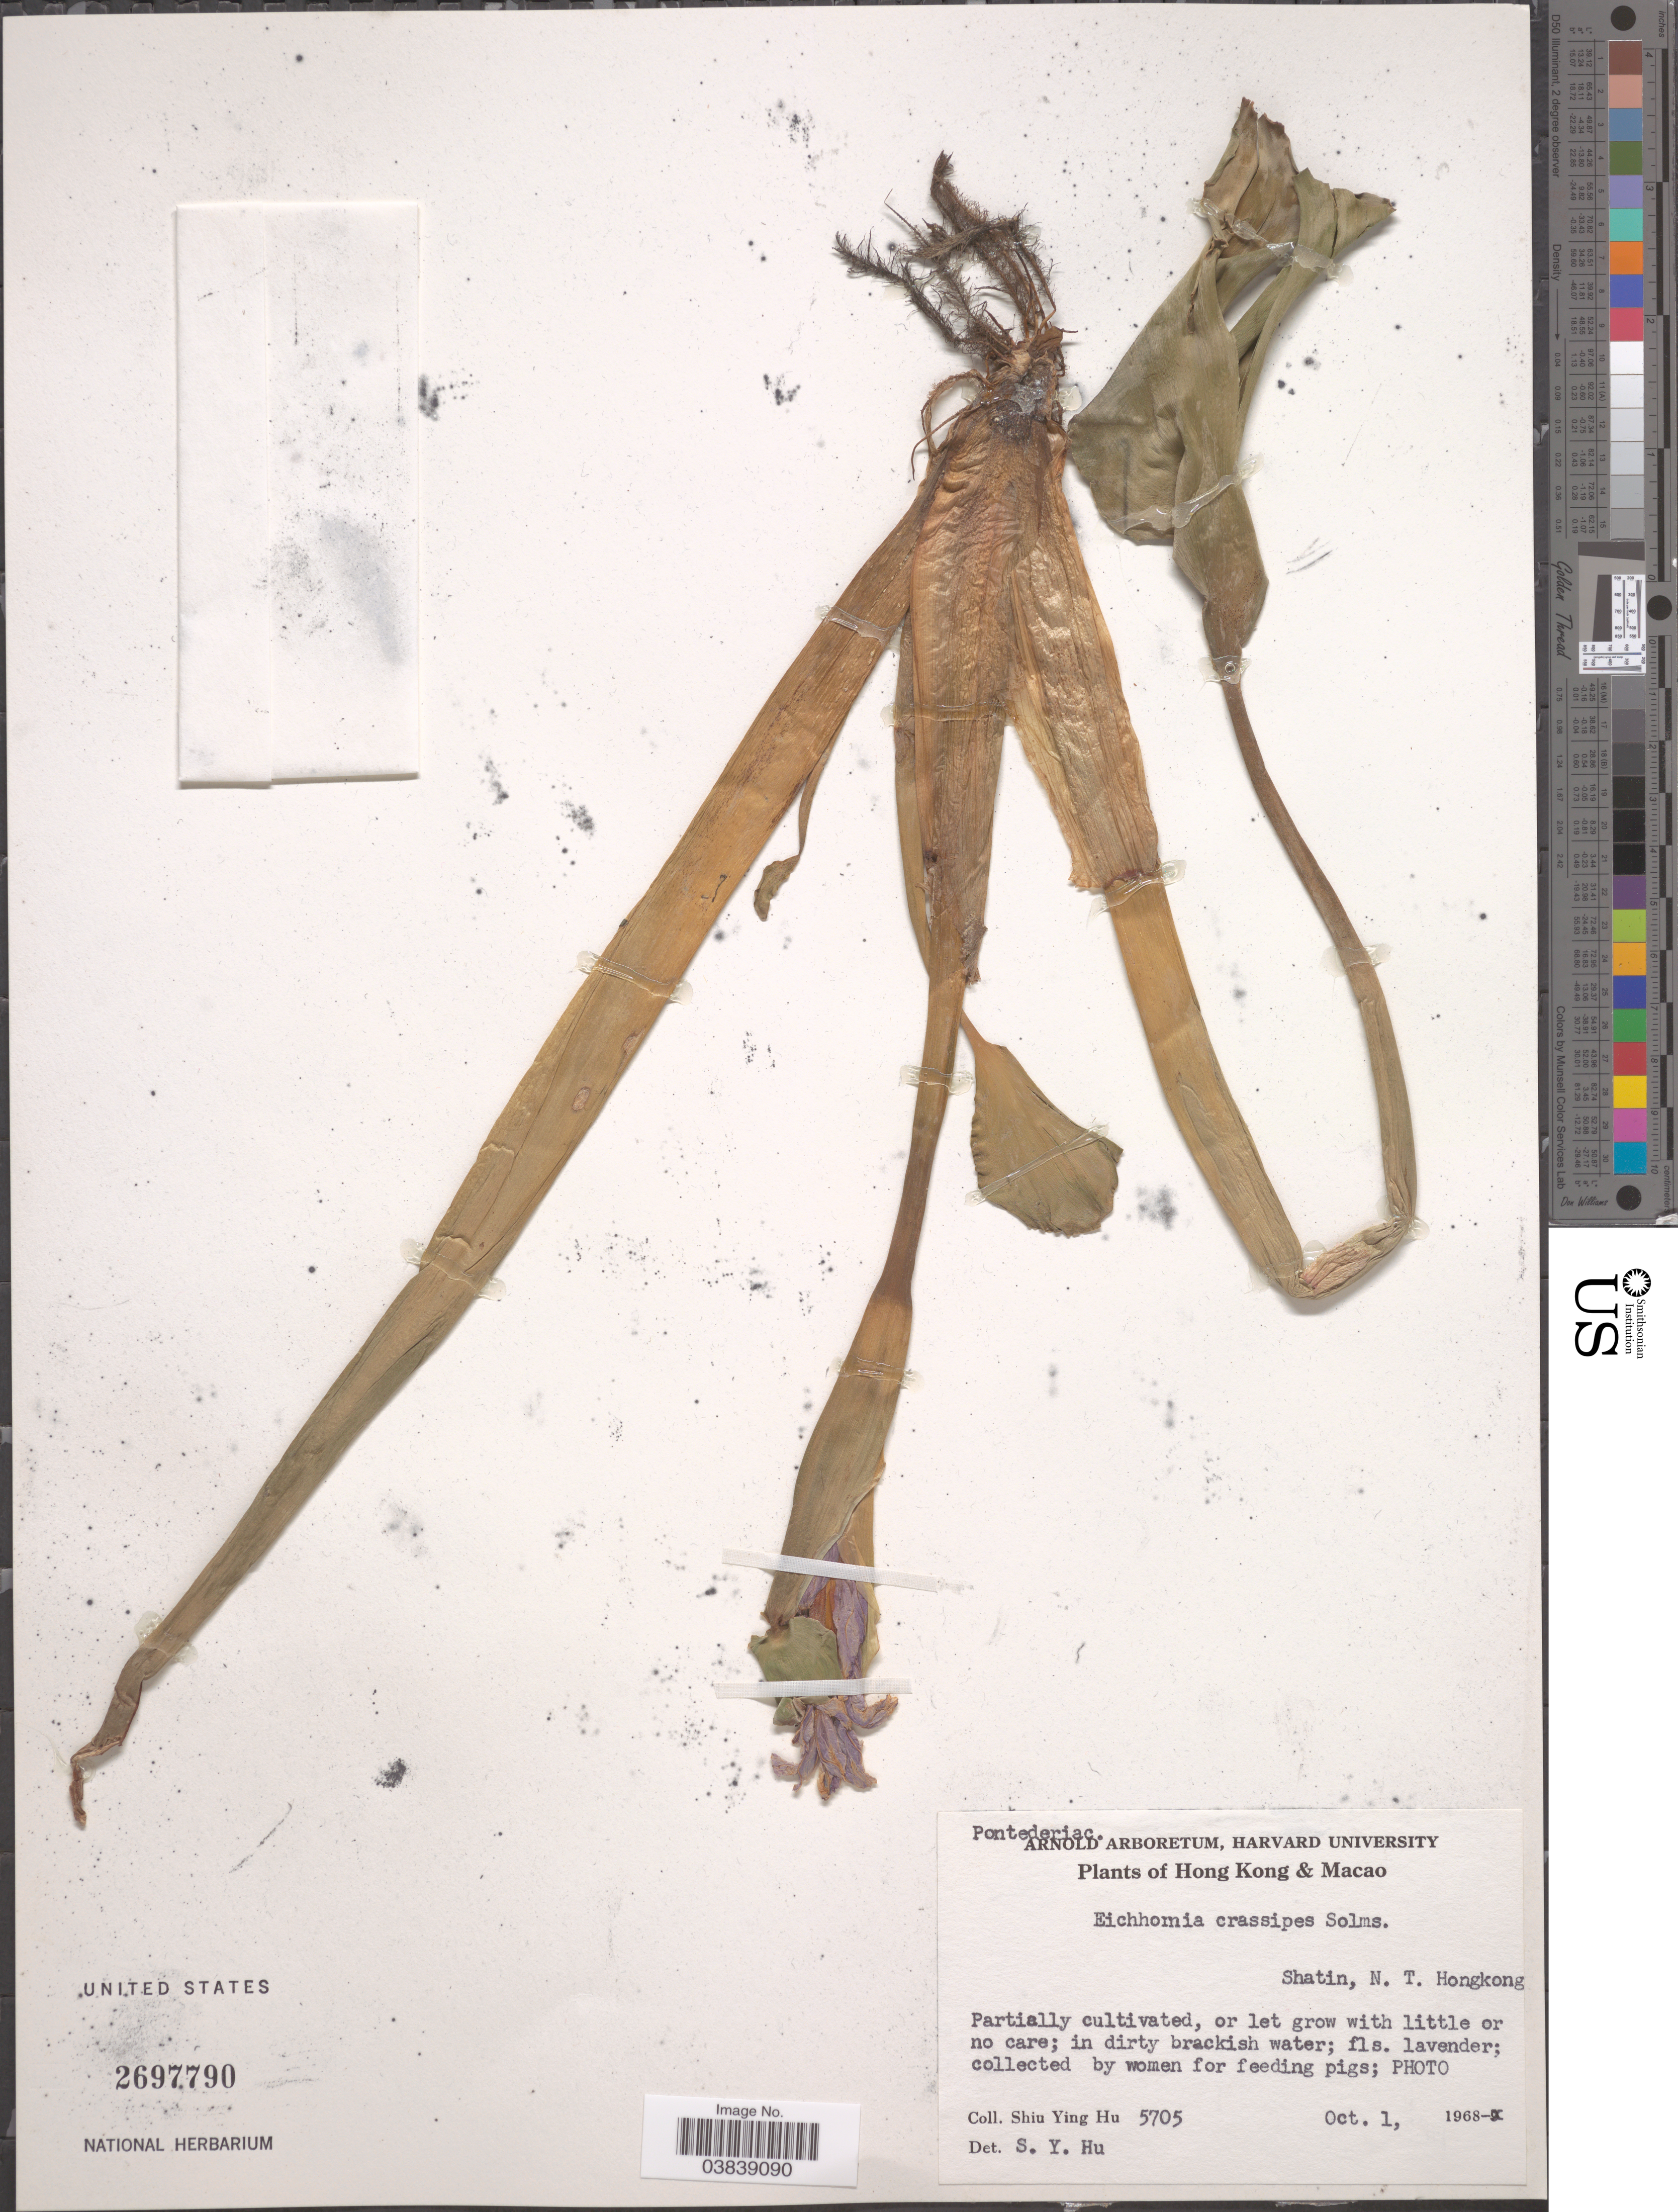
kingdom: Plantae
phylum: Tracheophyta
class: Liliopsida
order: Commelinales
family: Pontederiaceae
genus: Eichhornia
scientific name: Eichhornia crassipes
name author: (Mart.) Solms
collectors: S. Y. Hu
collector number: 5705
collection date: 1968-10-01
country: China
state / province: Hong Kong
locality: Shatin, N. T.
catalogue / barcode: US 2697790